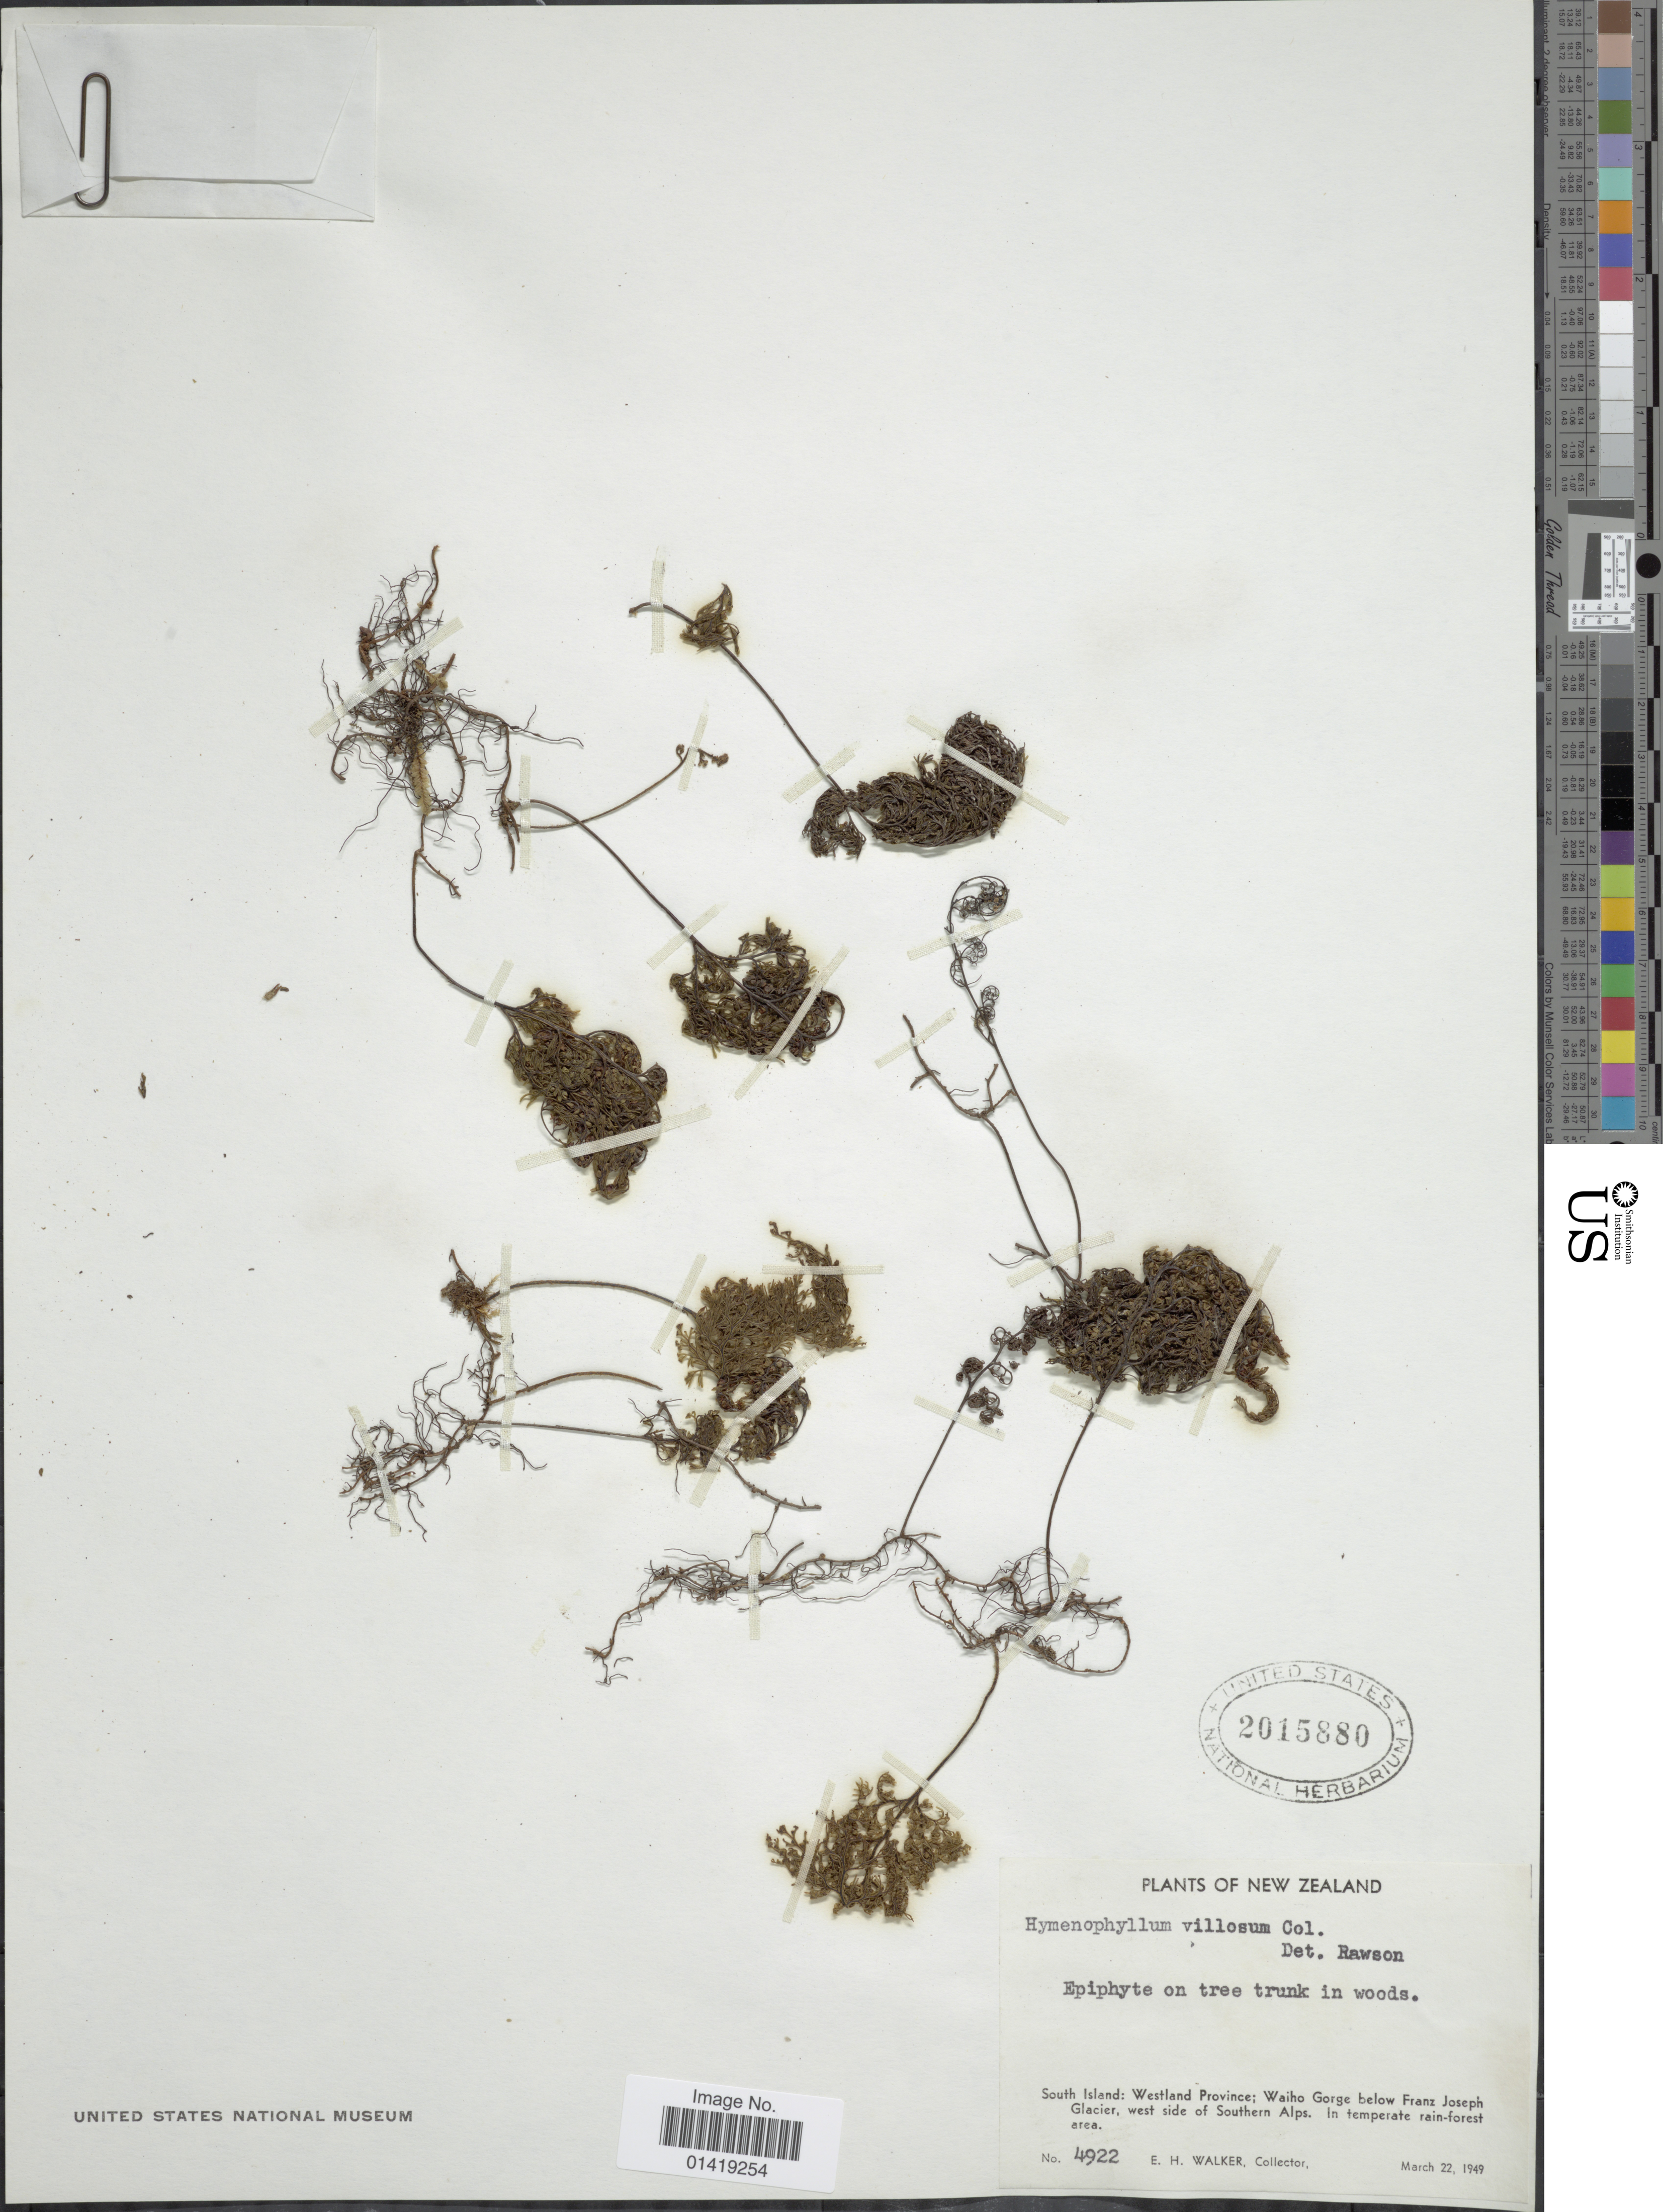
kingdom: Plantae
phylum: Tracheophyta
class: Polypodiopsida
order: Hymenophyllales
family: Hymenophyllaceae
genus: Hymenophyllum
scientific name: Hymenophyllum villosum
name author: Colenso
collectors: E. H. Walker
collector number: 4922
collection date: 1949-03-22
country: New Zealand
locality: South Island: Westland province Waiho Gorge below Franz Joseph Glacier west side of Southern Alps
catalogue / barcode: US 2015880